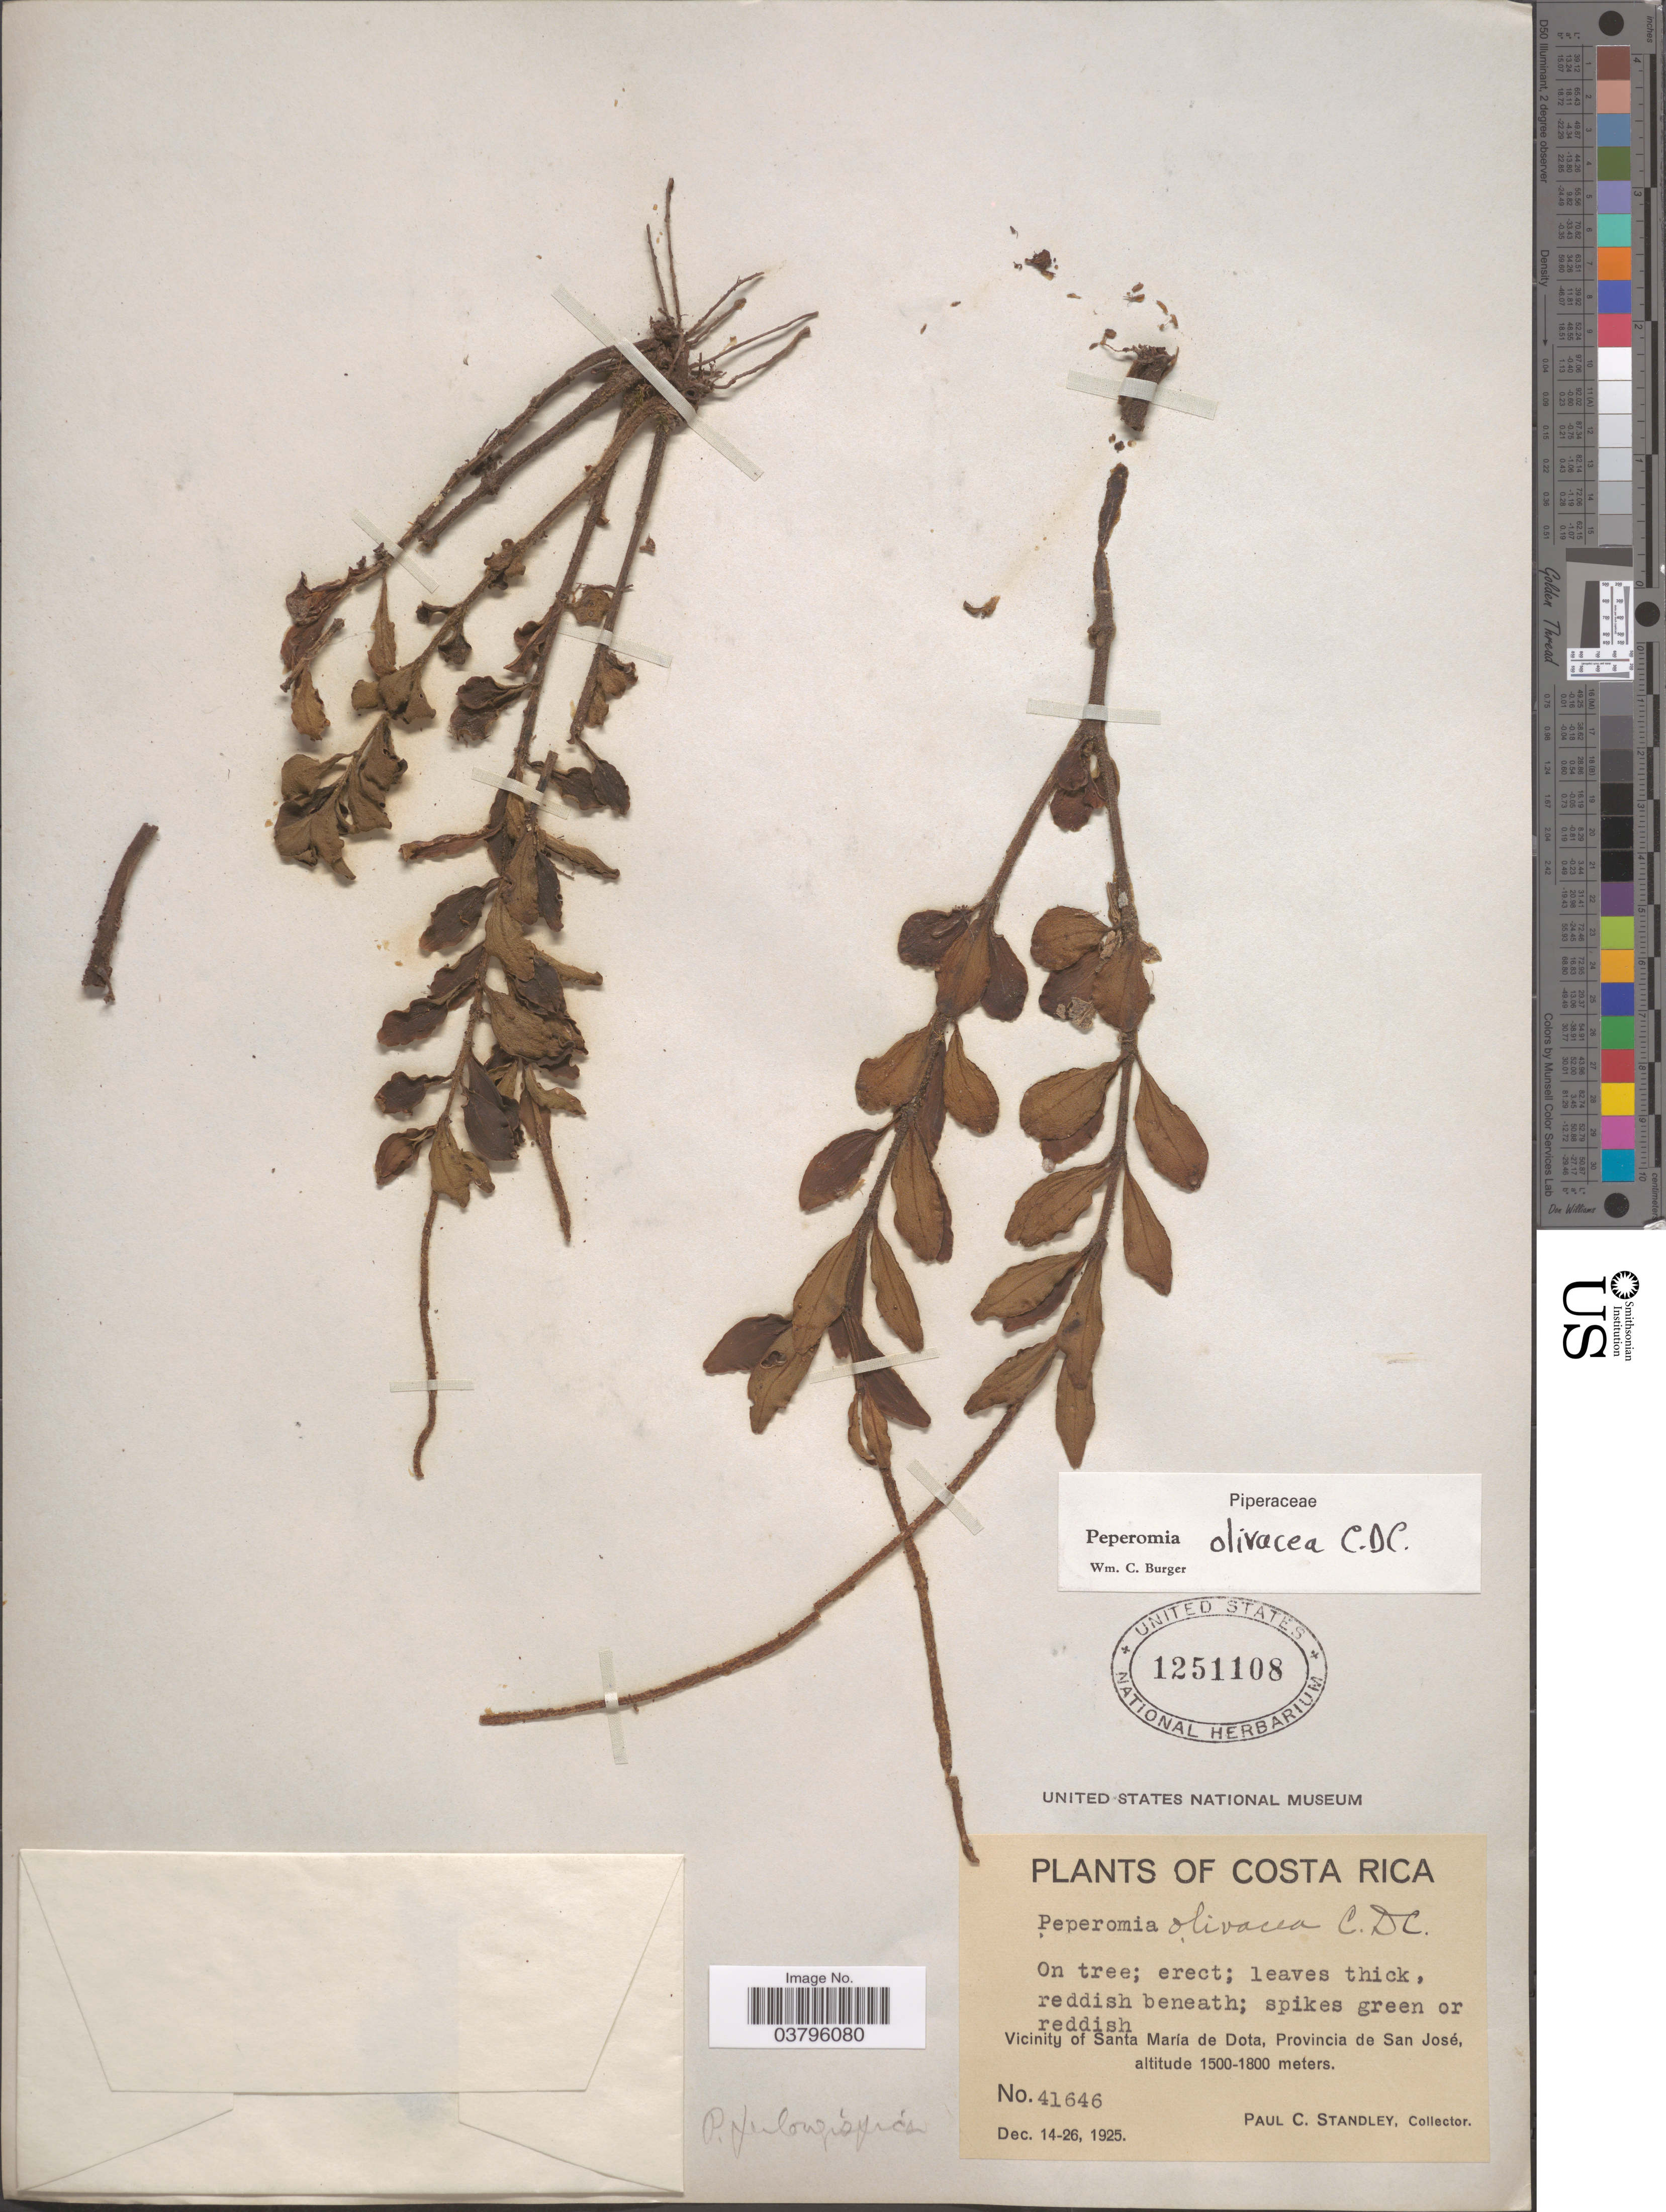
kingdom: Plantae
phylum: Tracheophyta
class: Magnoliopsida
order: Piperales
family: Piperaceae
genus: Peperomia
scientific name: Peperomia olivacea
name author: C. DC.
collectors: P. C. Standley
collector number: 41646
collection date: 1925-12-14/1925-12-26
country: Costa Rica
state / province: San José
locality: Vicinity of Santa María de Dota.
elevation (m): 1500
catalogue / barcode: US 1251108